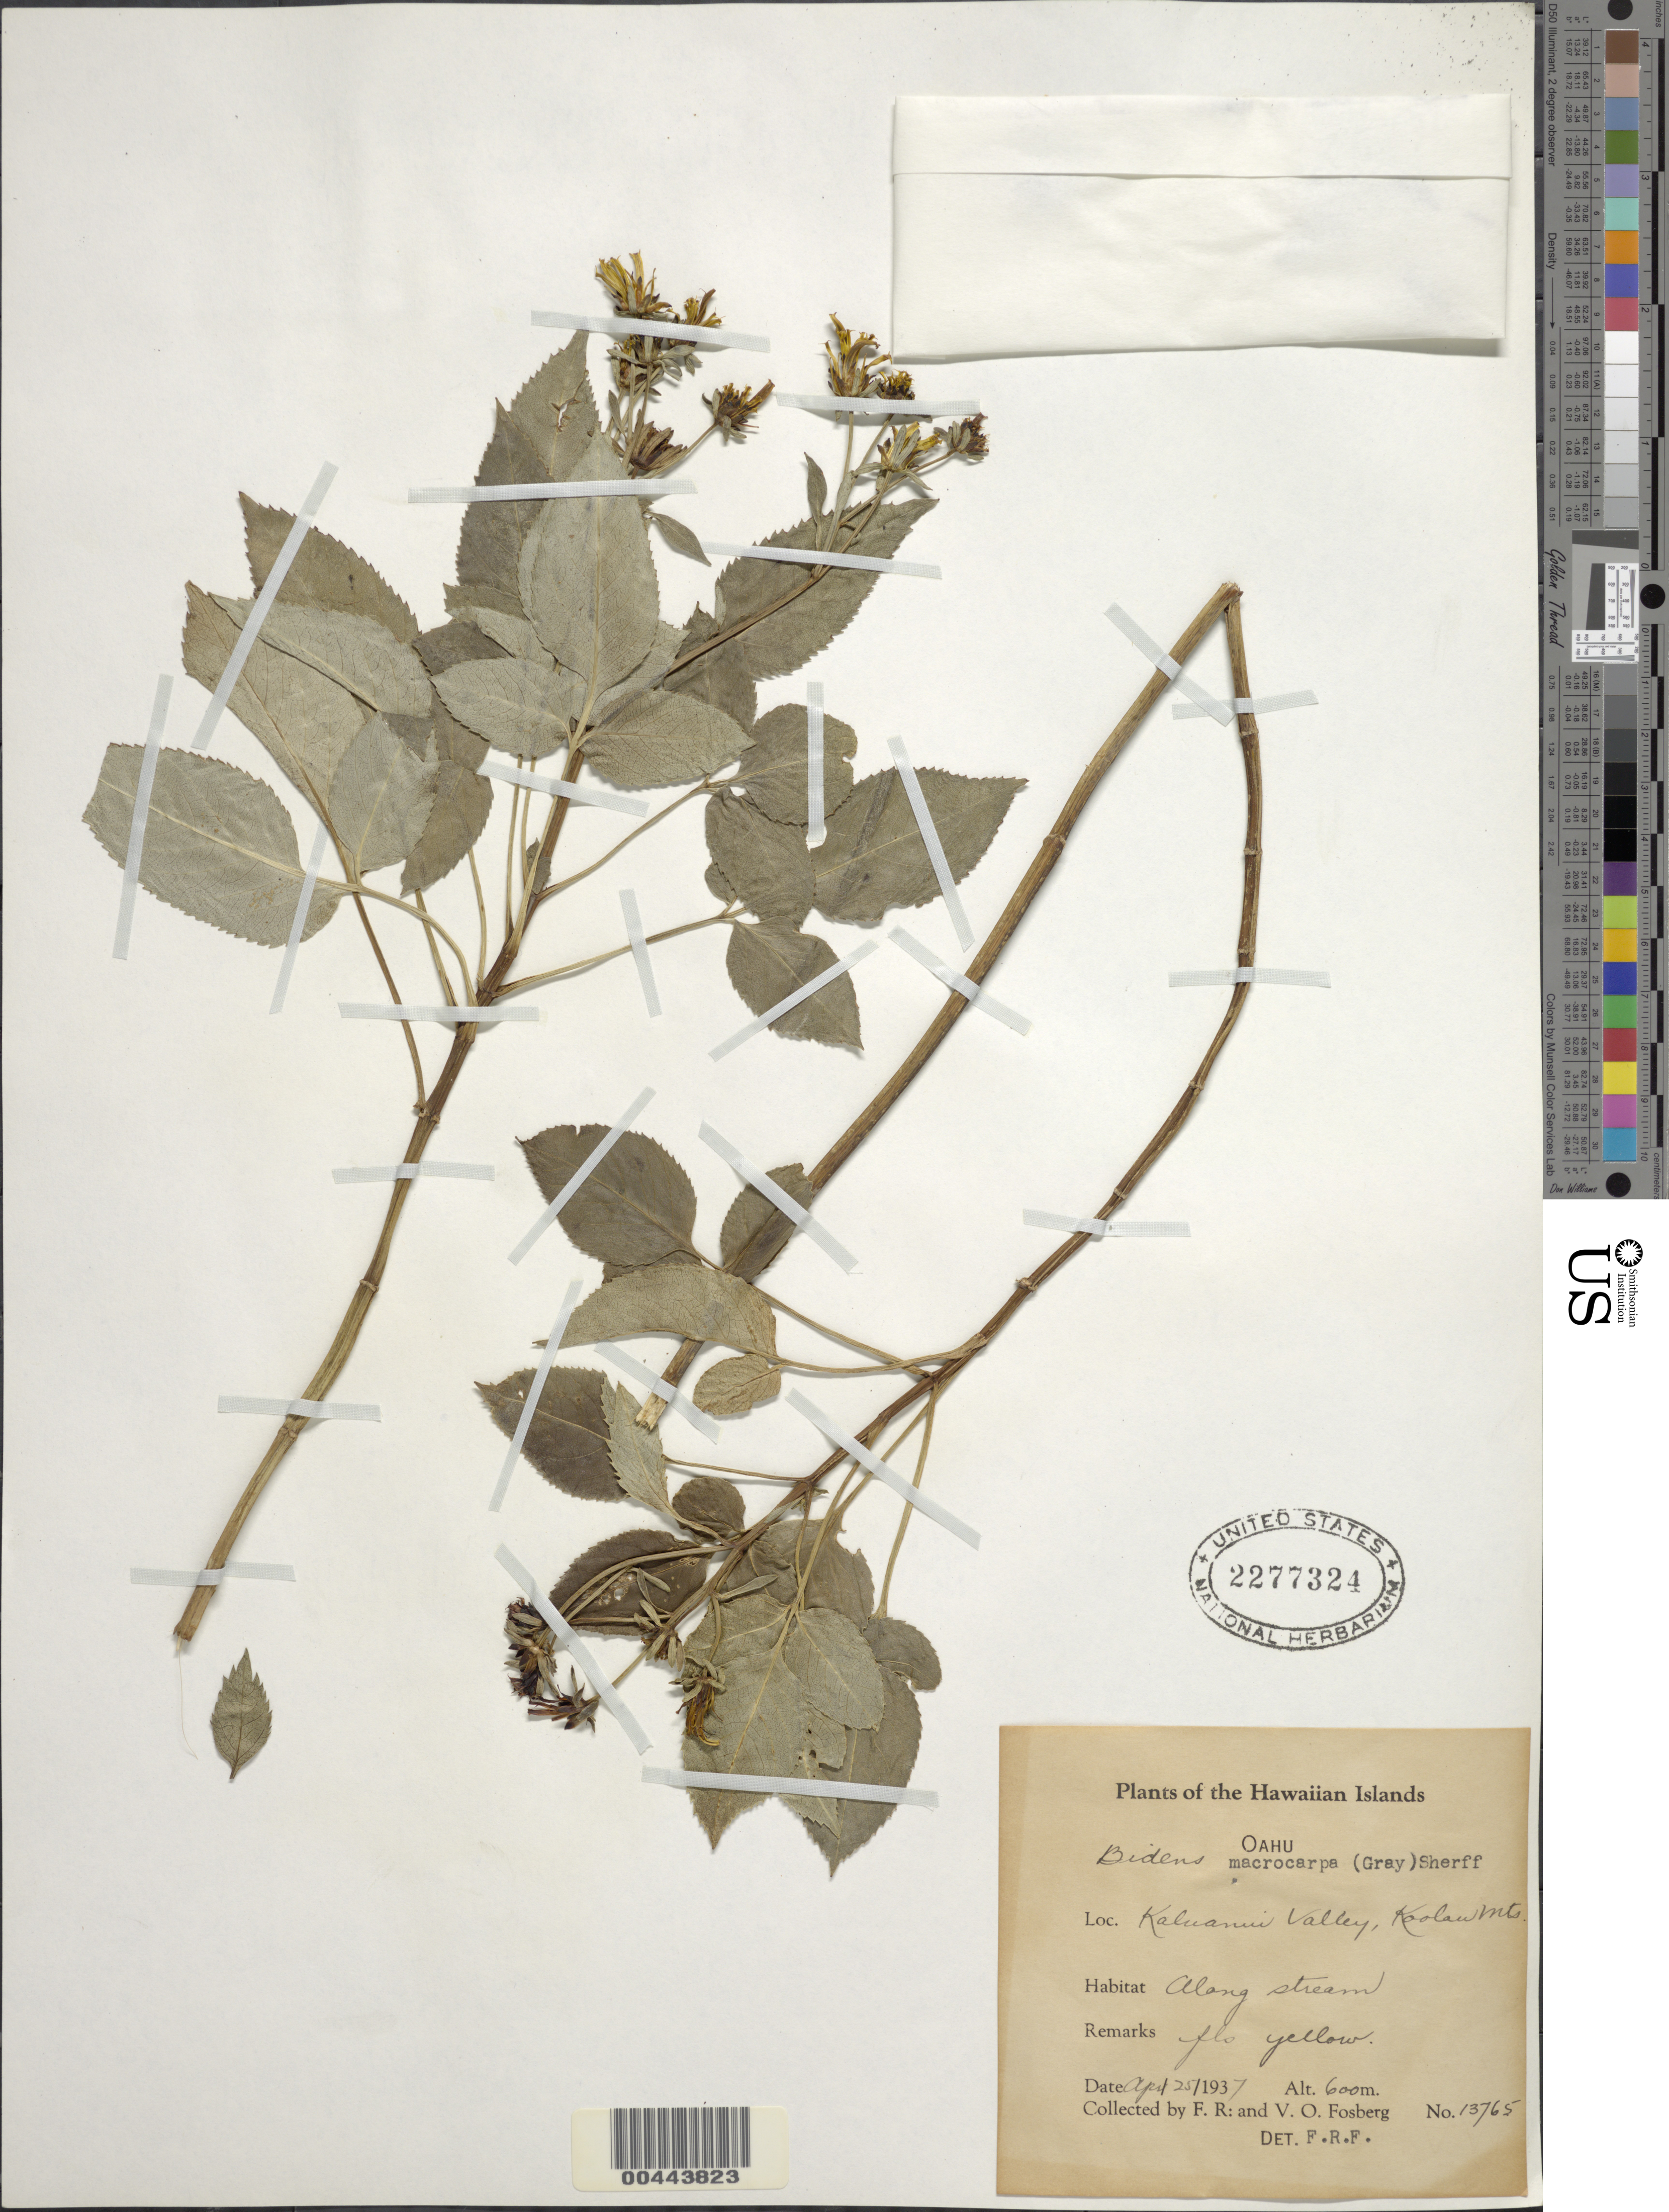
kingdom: Plantae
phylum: Tracheophyta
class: Magnoliopsida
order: Asterales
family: Asteraceae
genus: Bidens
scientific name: Bidens macrocarpa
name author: (A. Gray) Sherff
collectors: F. R. Fosberg & V. O. Fosberg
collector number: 1376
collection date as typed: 25 Apr 1937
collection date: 1937-04-25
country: United States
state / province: Hawaii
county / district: Honolulu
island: Oahu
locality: Kaluanui Valley, Koolau Mountains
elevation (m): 600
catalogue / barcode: US 2277324